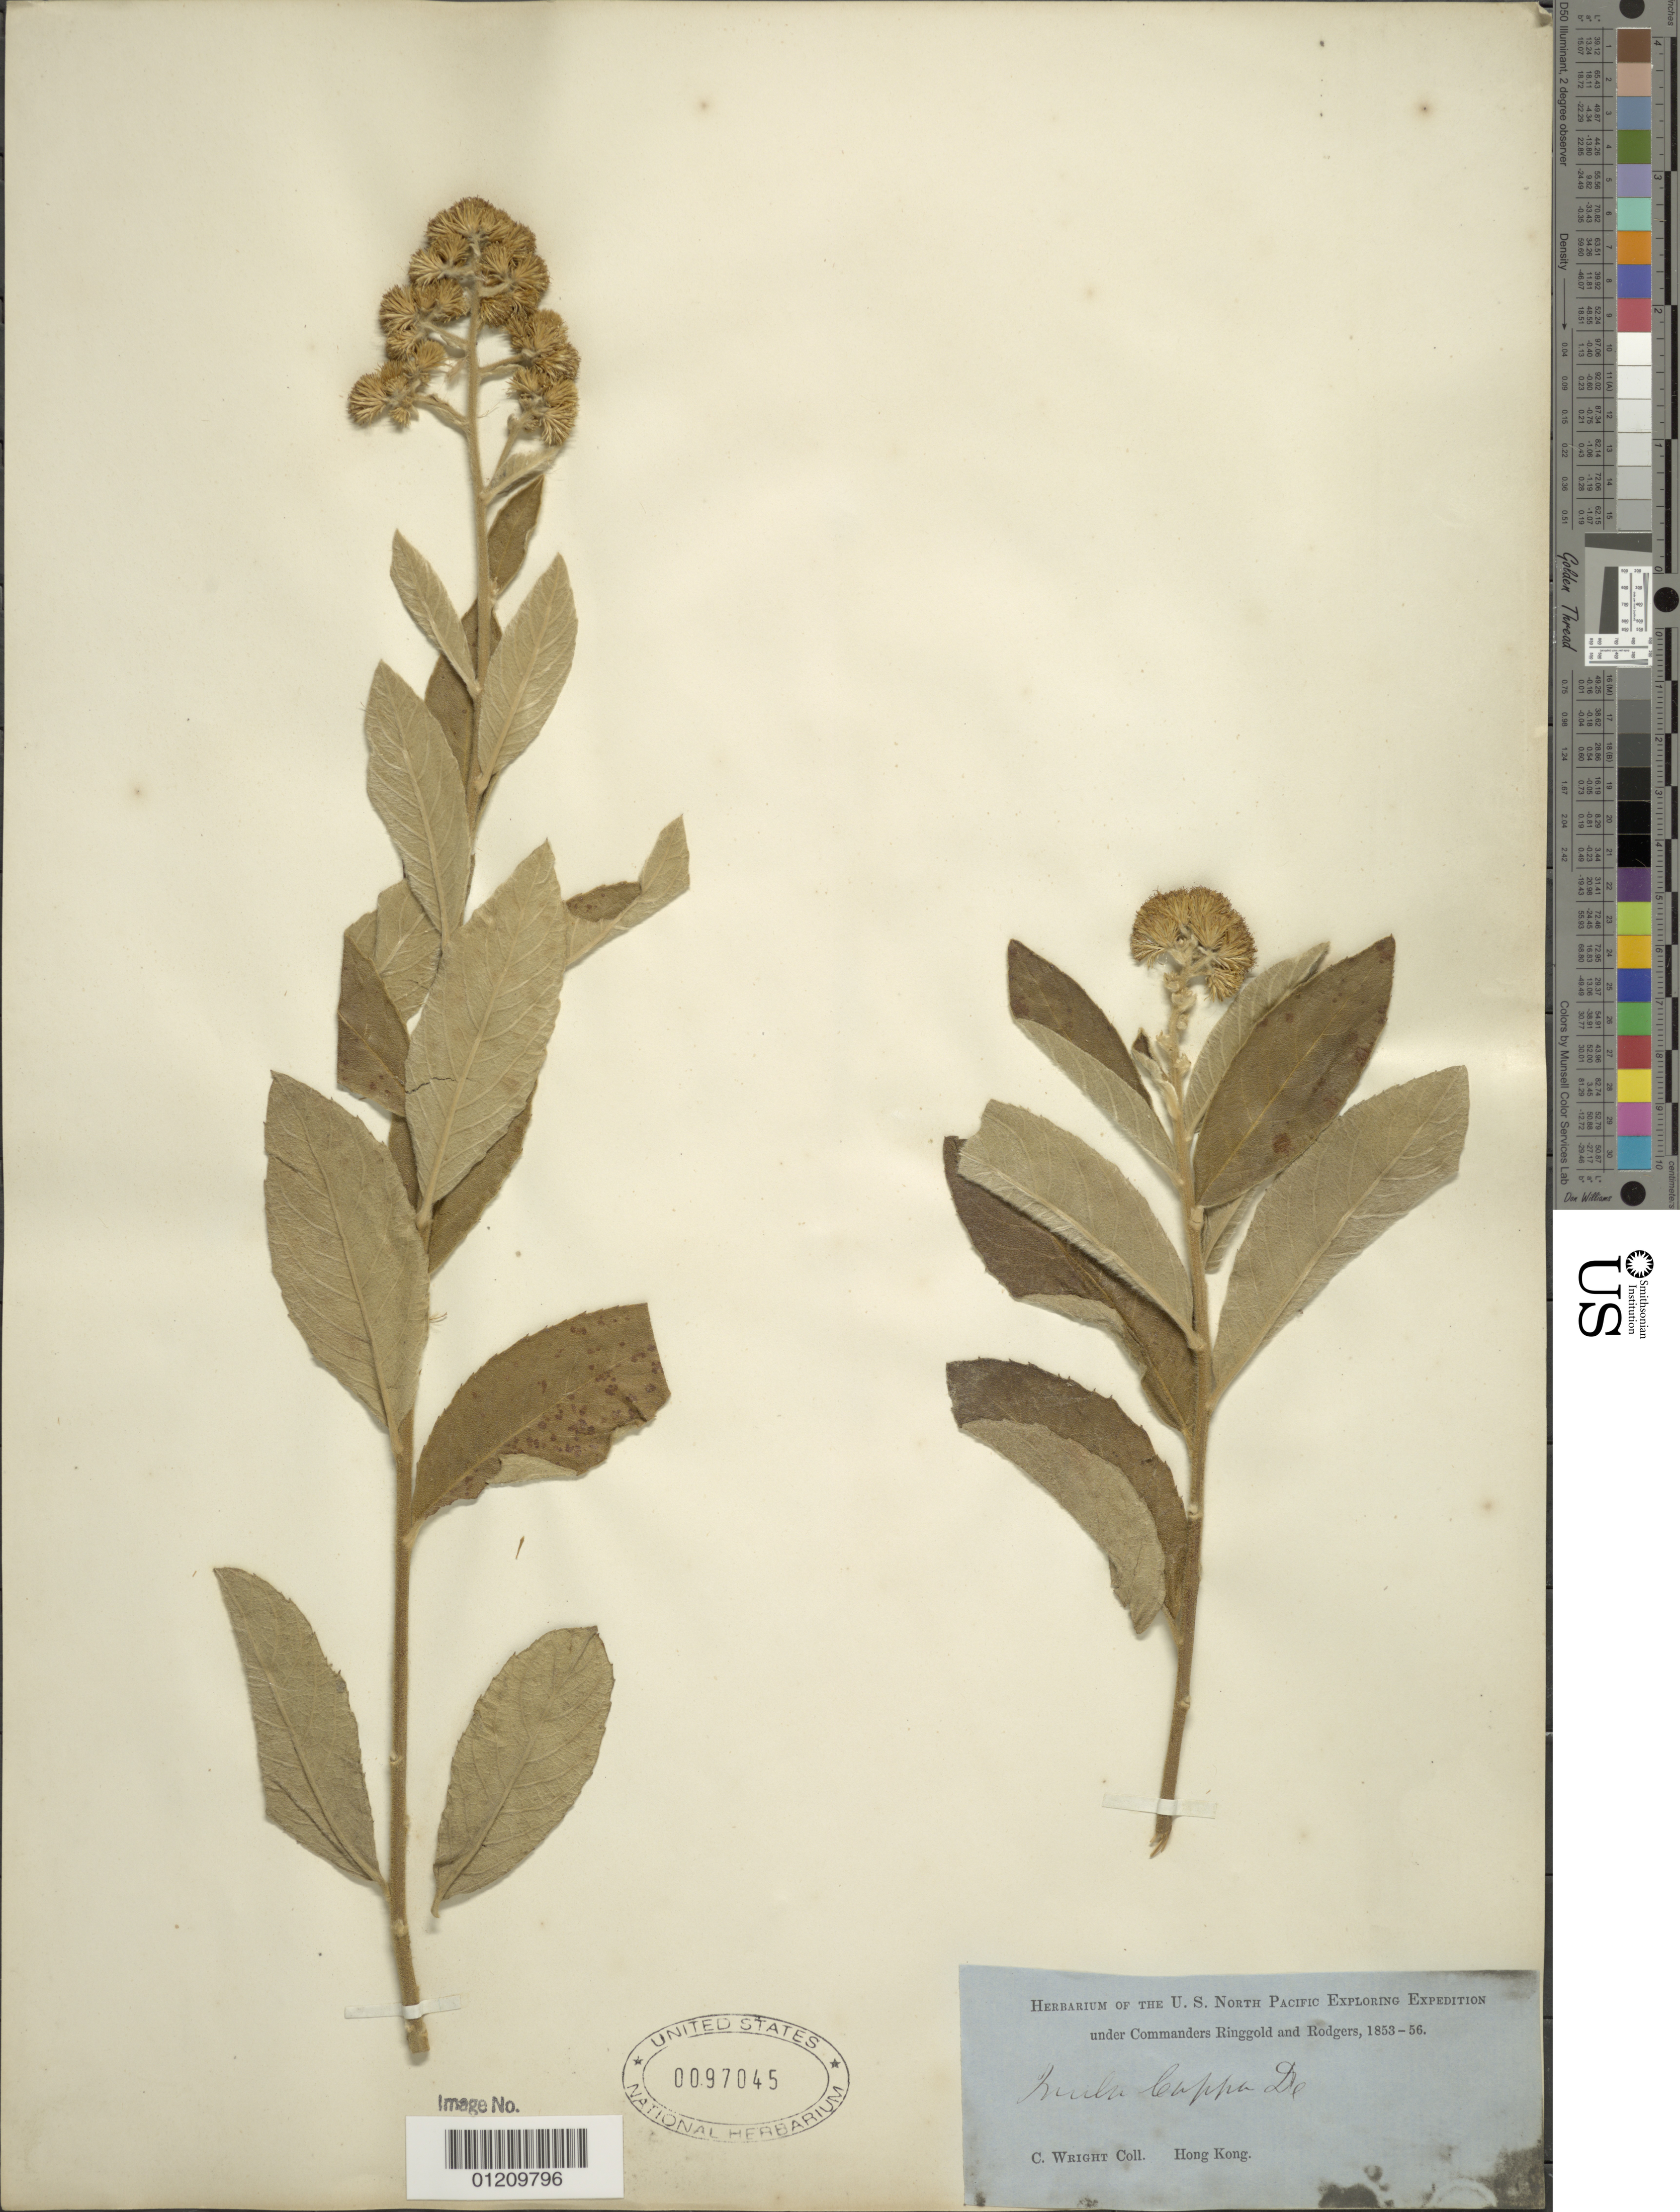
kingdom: Plantae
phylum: Tracheophyta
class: Magnoliopsida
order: Asterales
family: Asteraceae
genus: Inula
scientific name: Inula cappa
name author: (Buch.-Ham. ex D. Don) DC.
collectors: C. Wright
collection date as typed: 1853 to -- -- 1856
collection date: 1853/1856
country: China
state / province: Hong Kong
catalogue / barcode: US 97045